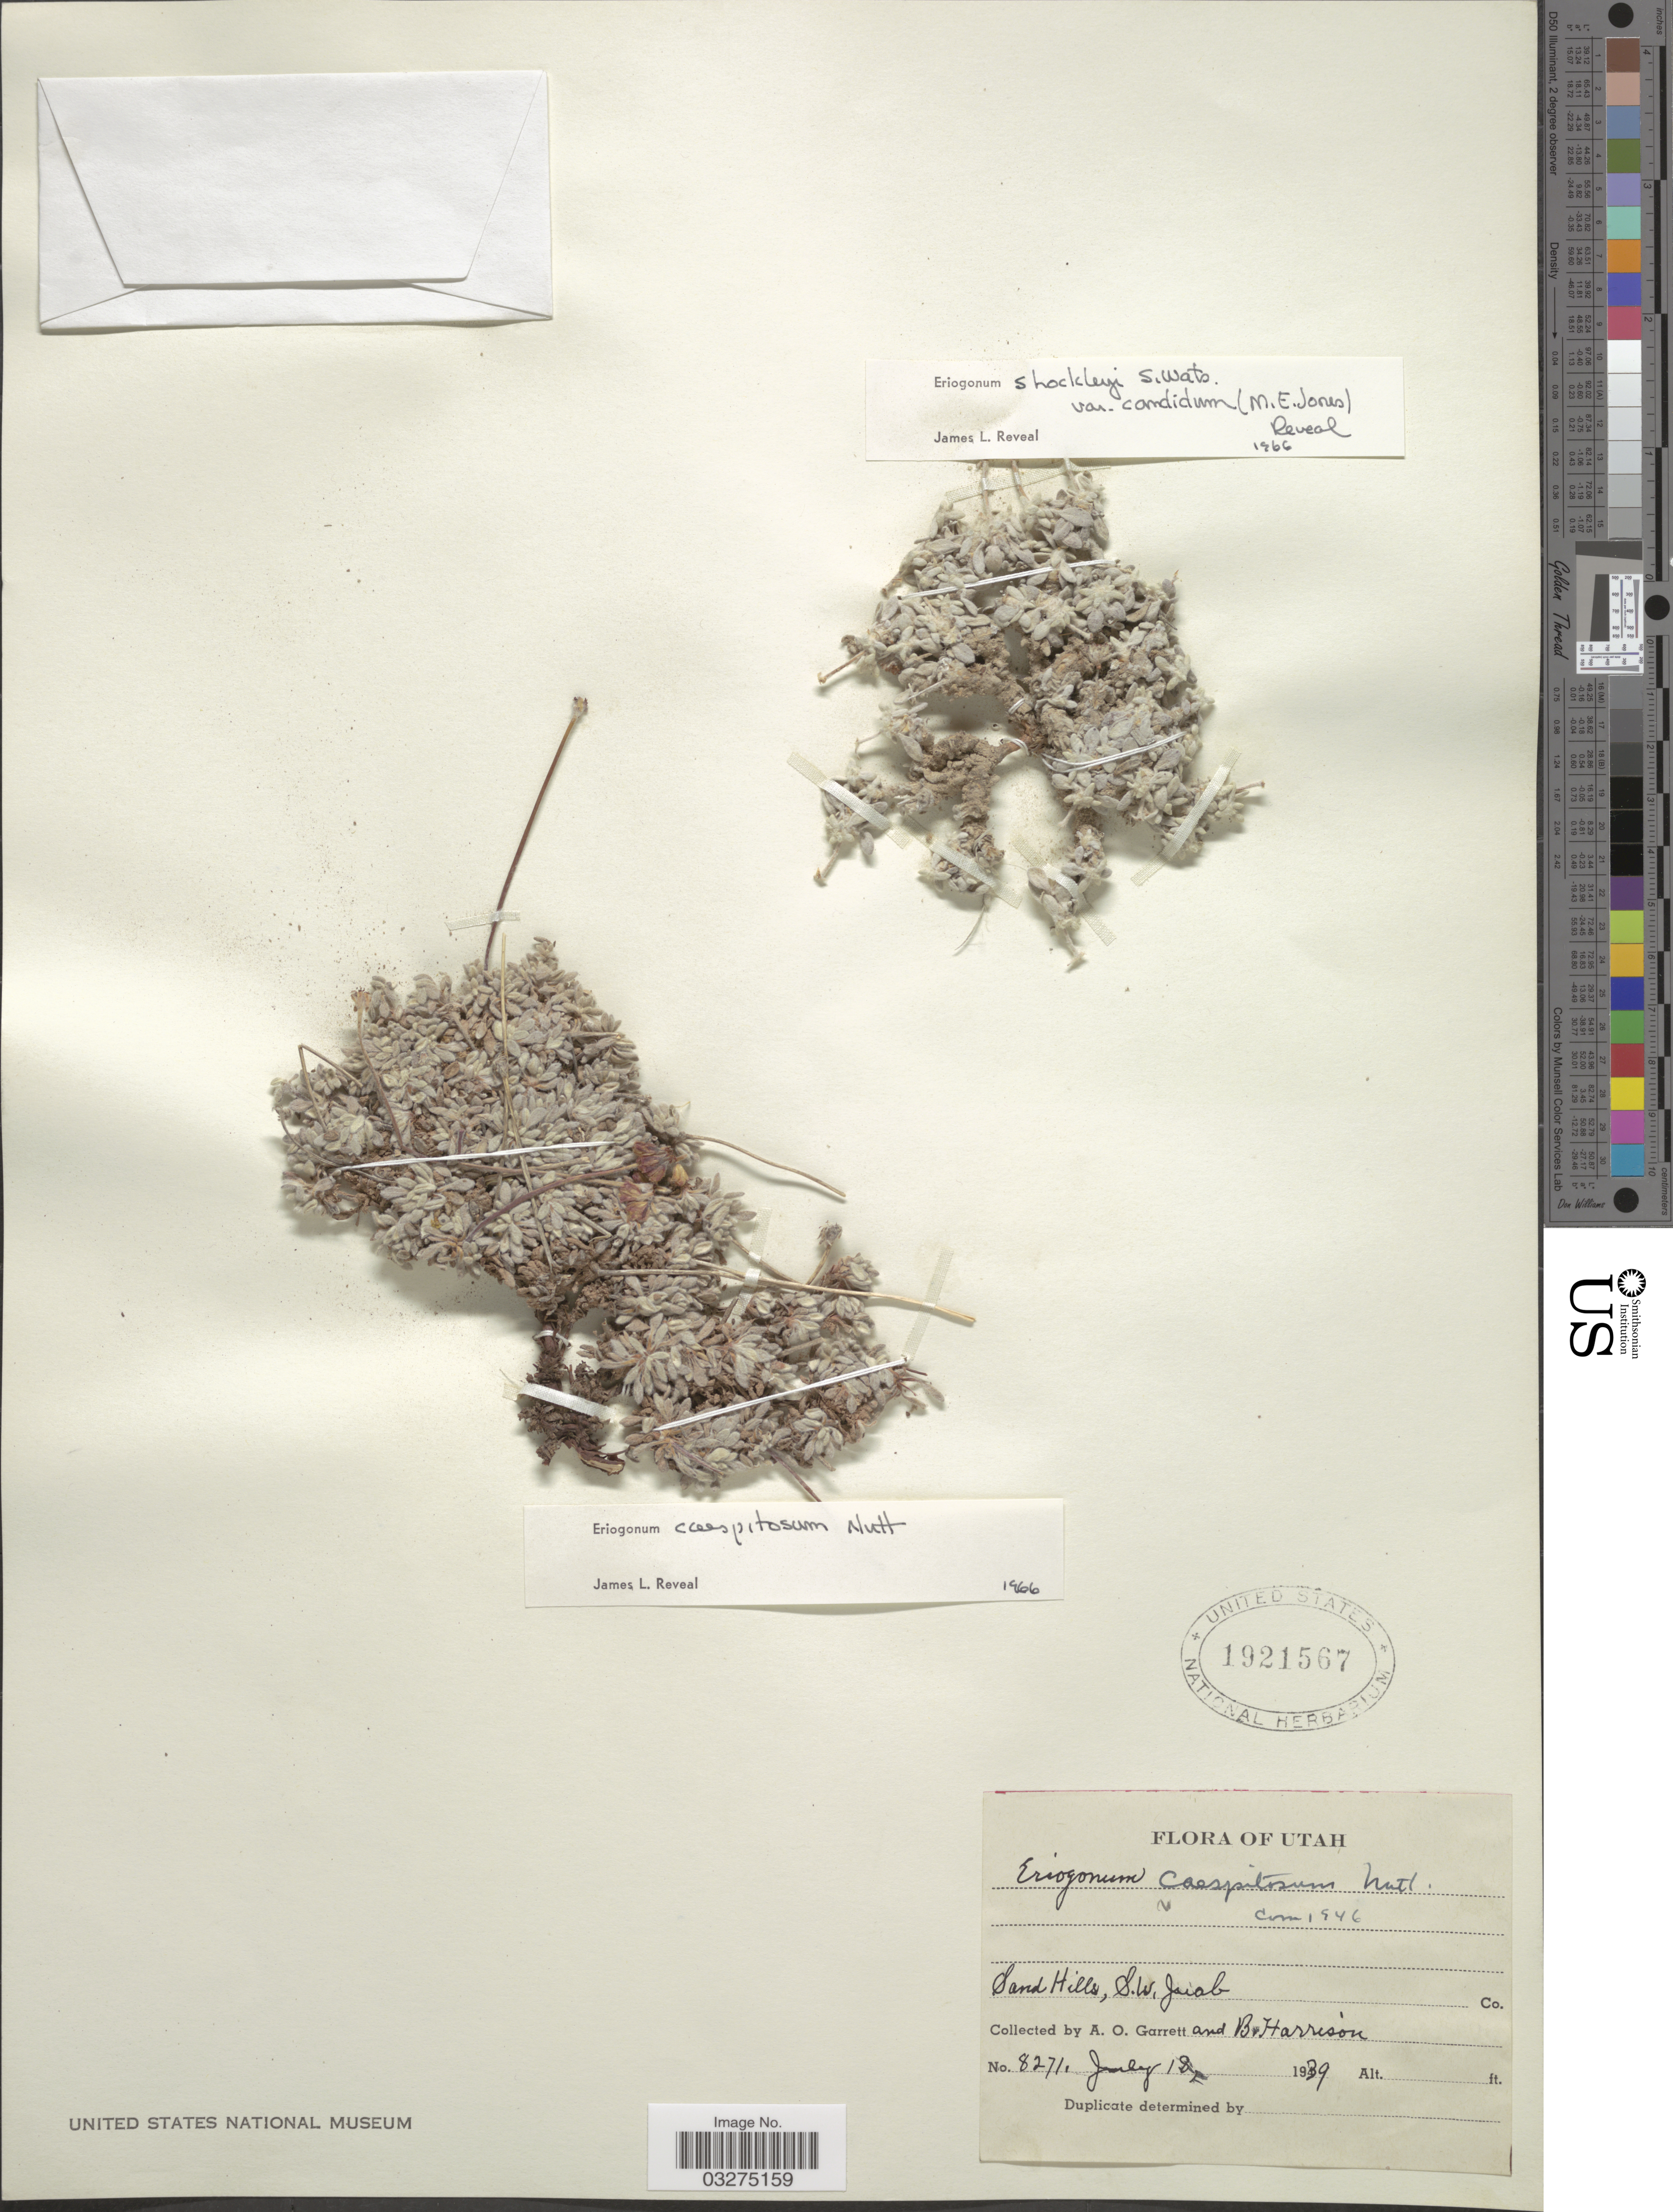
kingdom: Plantae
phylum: Tracheophyta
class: Magnoliopsida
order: Caryophyllales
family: Polygonaceae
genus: Eriogonum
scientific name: Eriogonum caespitosum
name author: Nutt.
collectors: A. O. Garrett & B. Harrison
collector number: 8271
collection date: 1939-07-18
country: United States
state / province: Utah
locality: Sand Hills, S.W. Juab Co.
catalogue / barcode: US 1921567